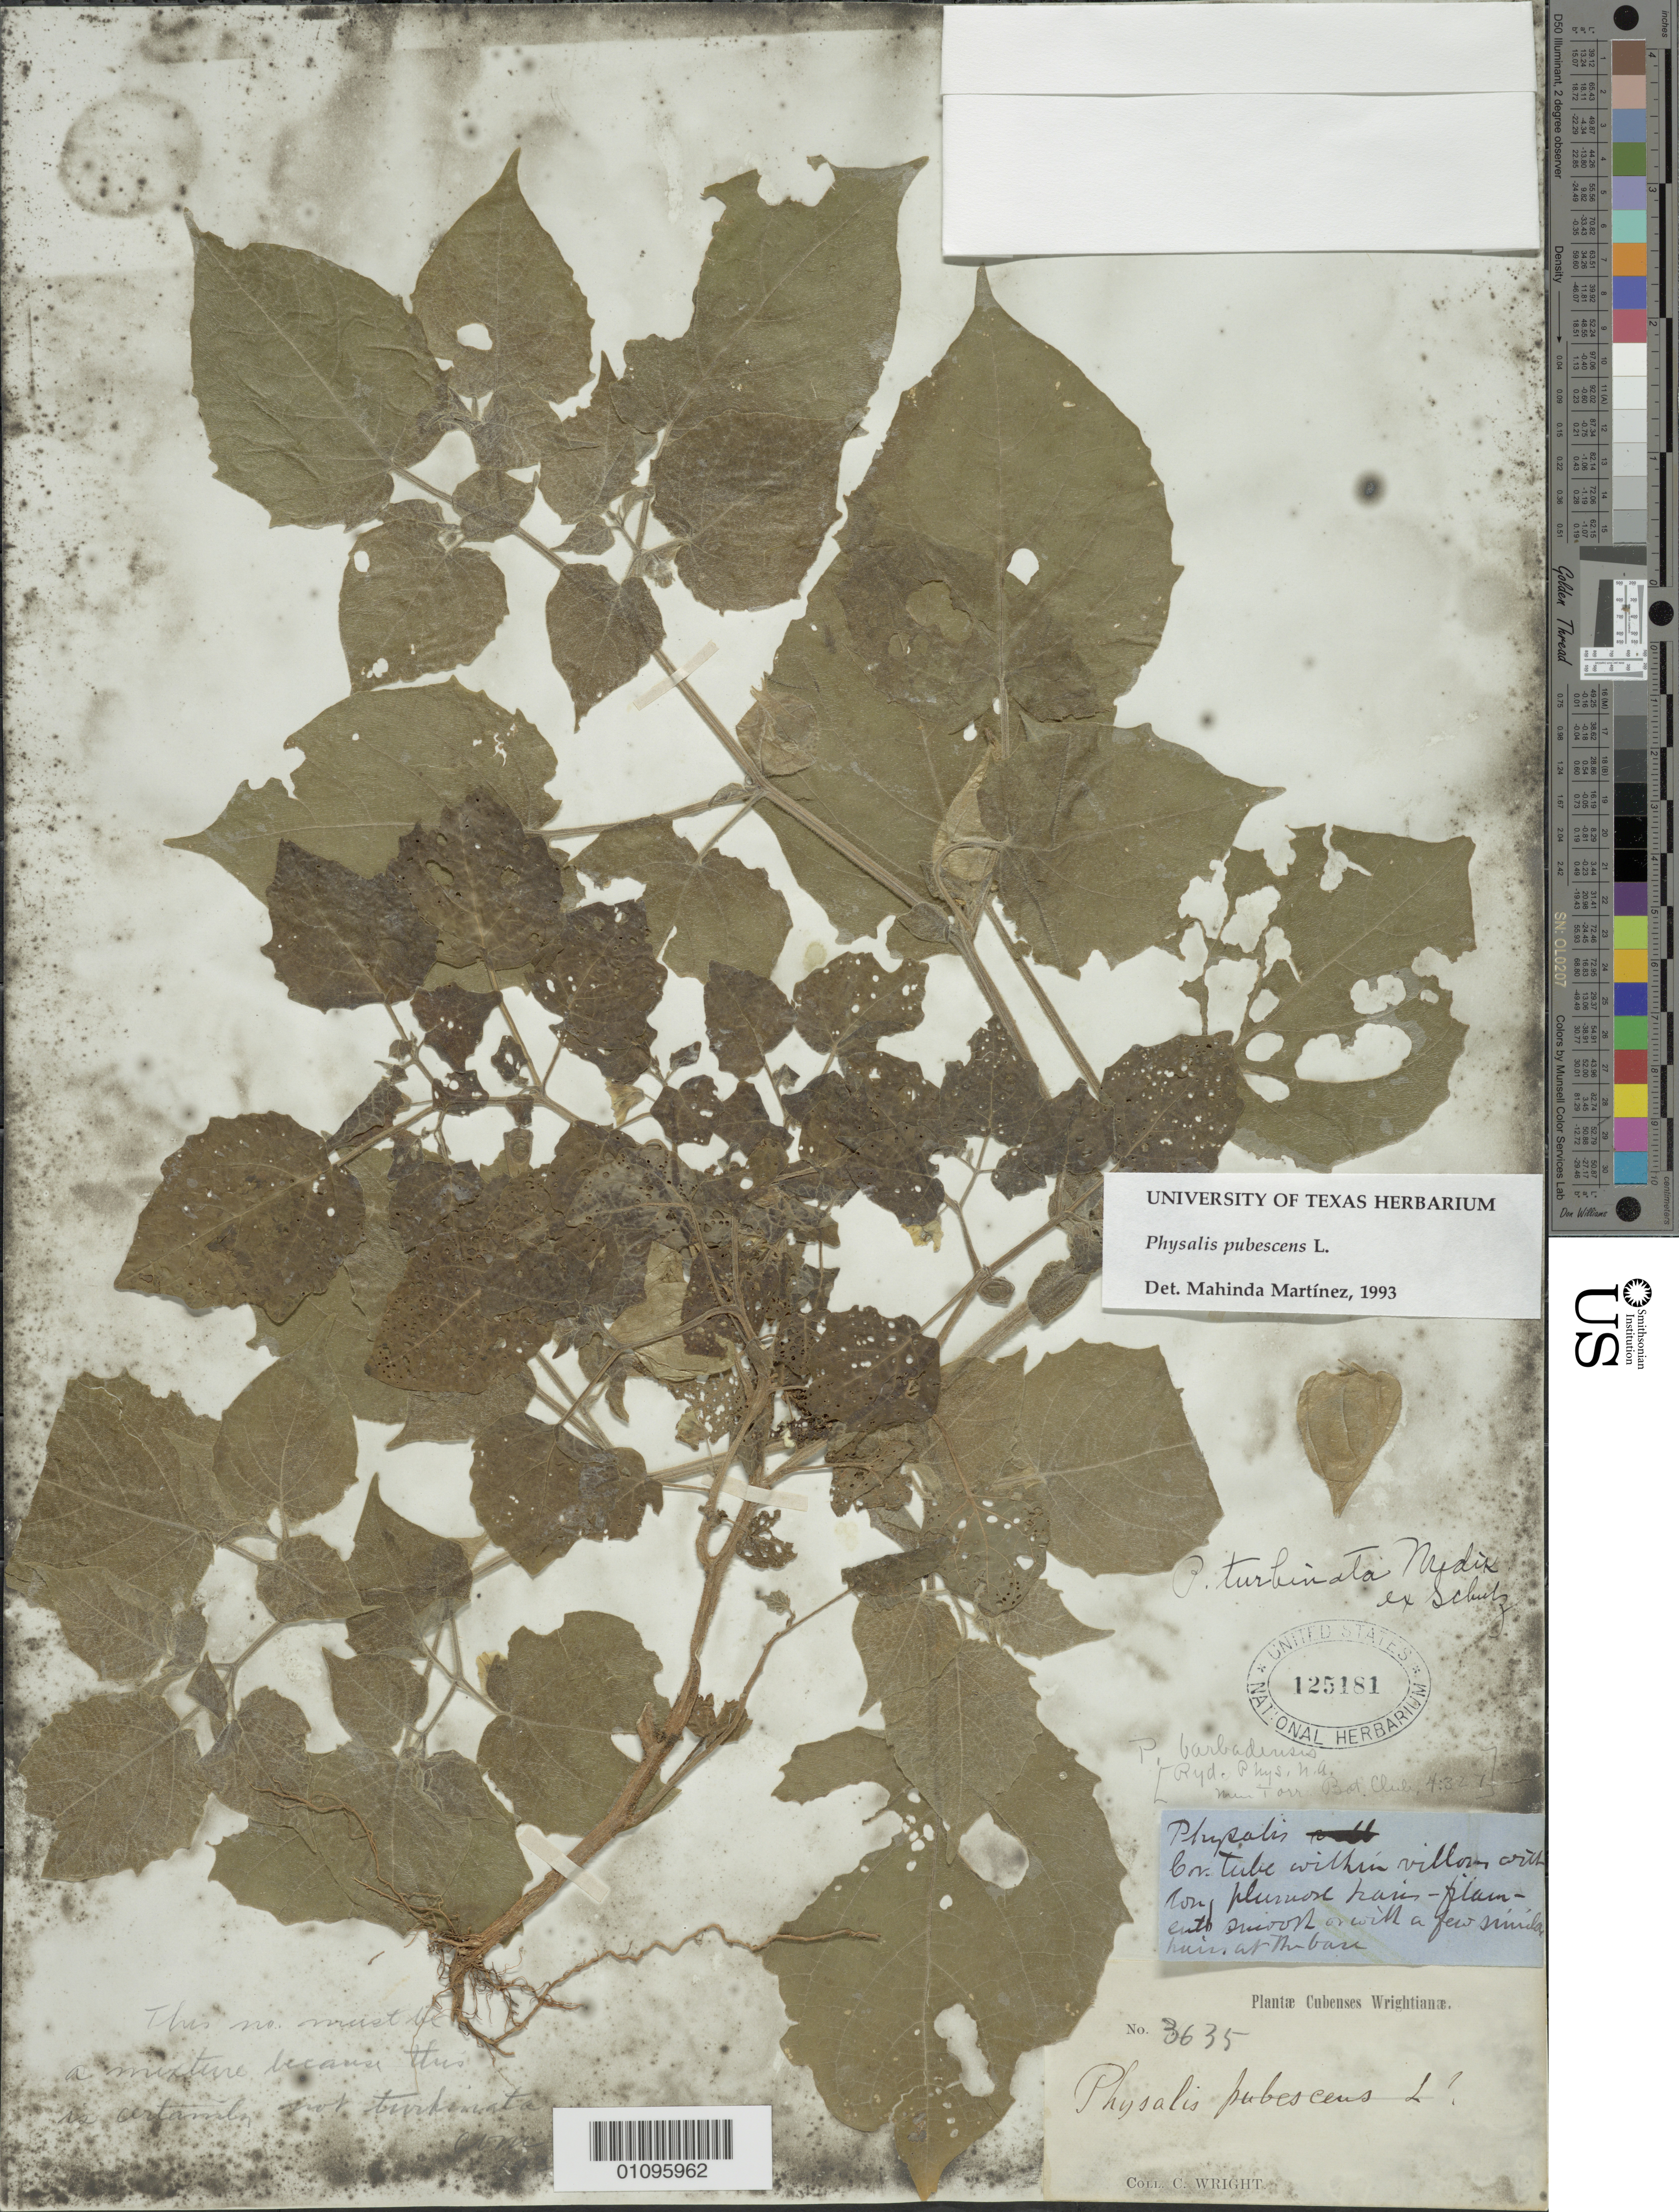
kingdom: Plantae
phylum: Tracheophyta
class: Magnoliopsida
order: Solanales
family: Solanaceae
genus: Physalis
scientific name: Physalis pubescens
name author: L.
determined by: Martinez, M.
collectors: C. Wright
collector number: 3635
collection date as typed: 1800 to 1899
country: Cuba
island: Cuba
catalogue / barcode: US 125181